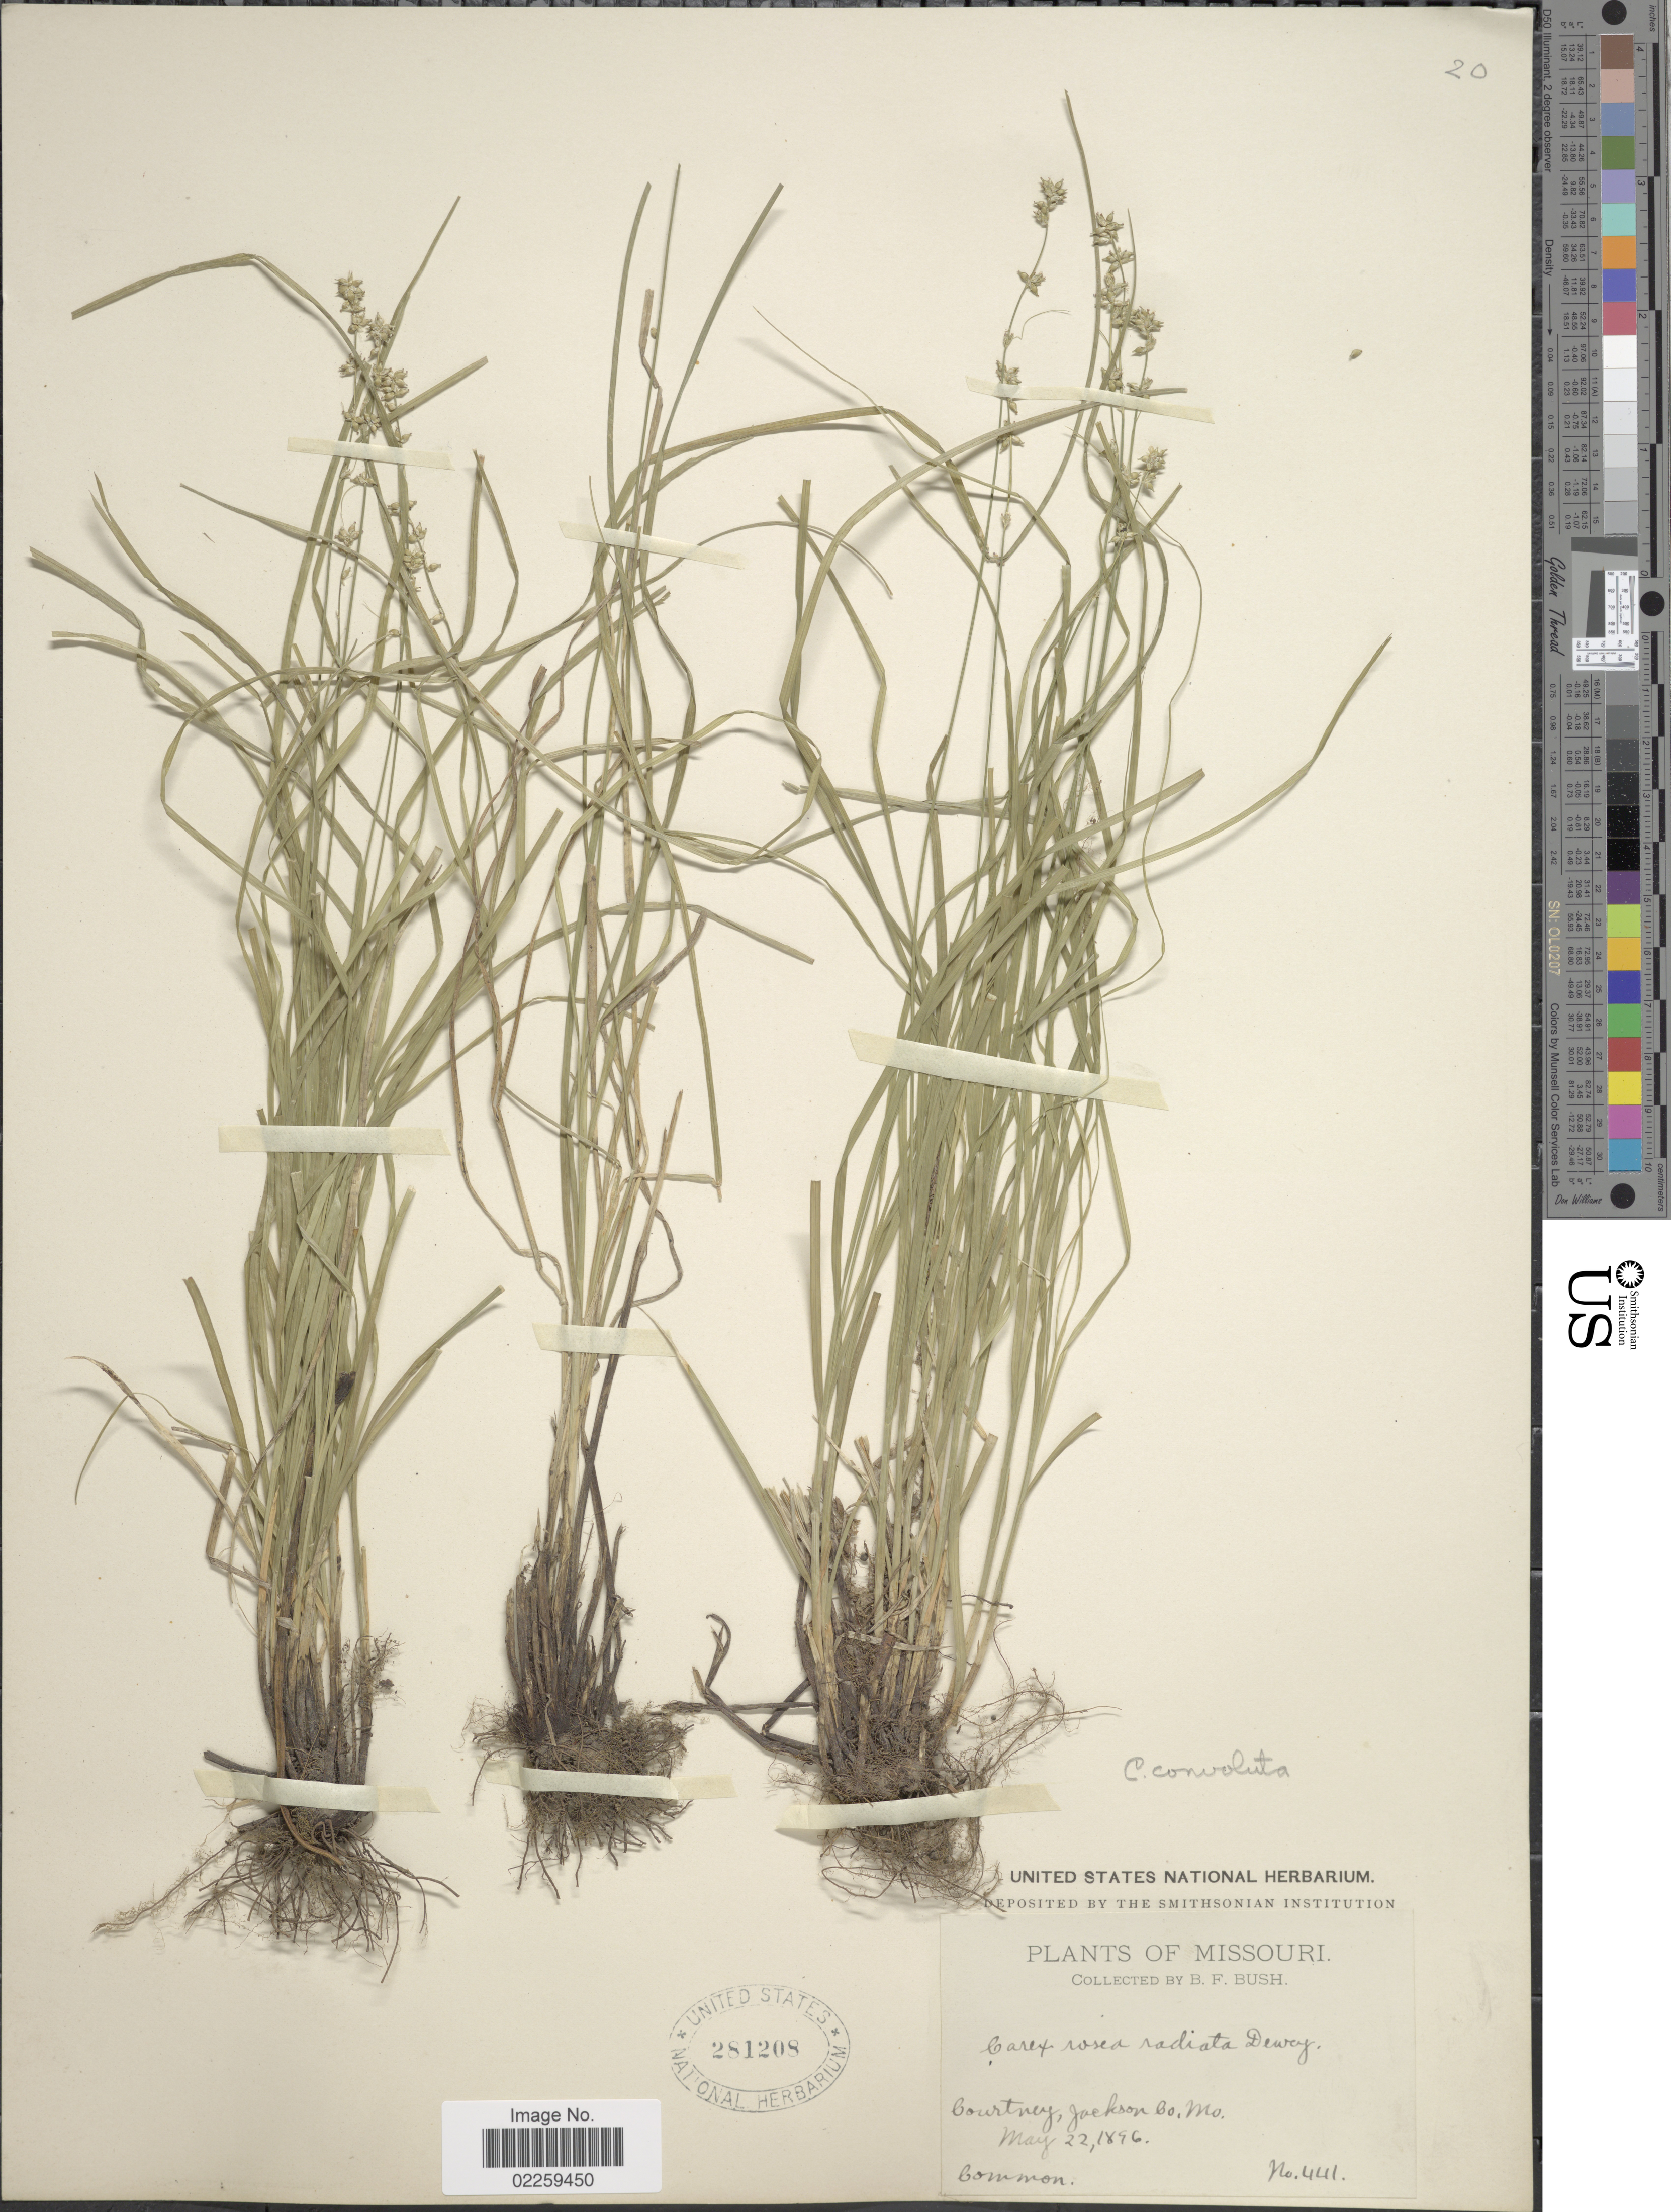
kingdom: Plantae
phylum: Tracheophyta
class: Liliopsida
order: Poales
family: Cyperaceae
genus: Carex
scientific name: Carex rosea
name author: Willd.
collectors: B. F. Bush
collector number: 441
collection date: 1896-05-22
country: United States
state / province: Missouri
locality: Missouri, Courtney, Jackson co. Mo.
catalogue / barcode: US 281208